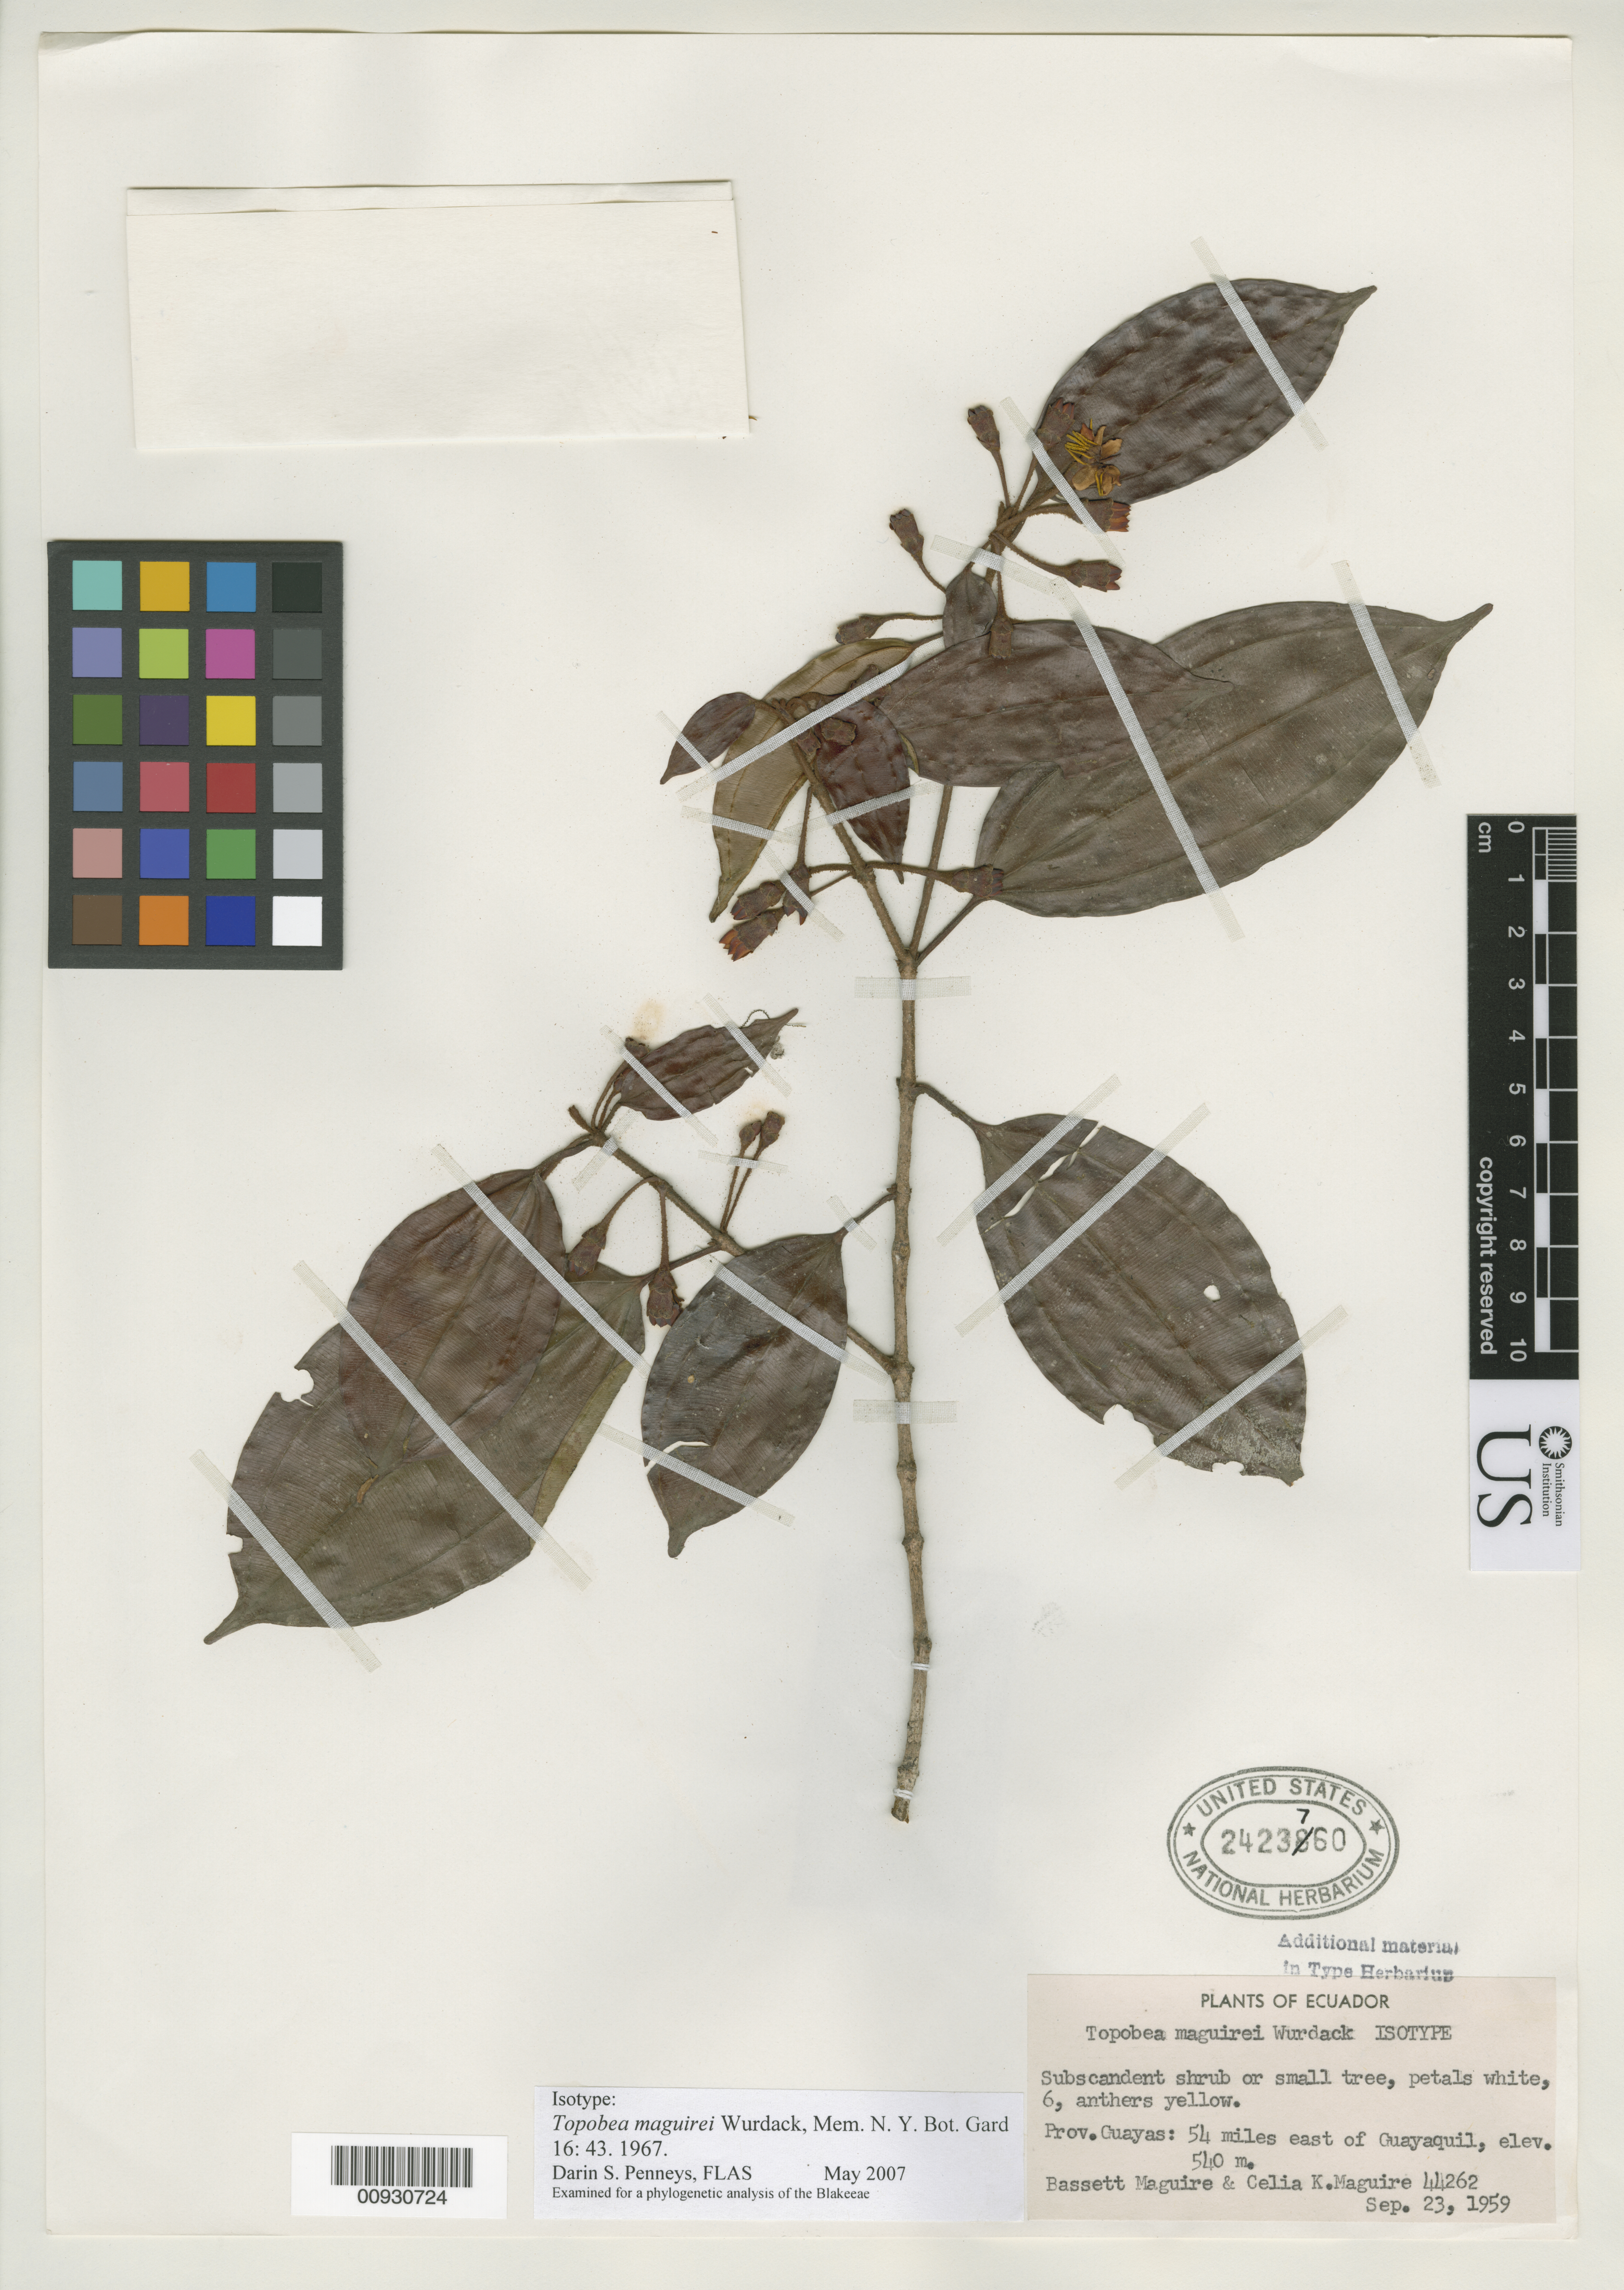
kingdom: Plantae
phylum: Tracheophyta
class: Magnoliopsida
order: Myrtales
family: Melastomataceae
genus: Topobea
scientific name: Topobea maguirei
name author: Wurdack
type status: Isotype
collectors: B. Maguire & C. K. Maguire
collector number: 44262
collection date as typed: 23 Sep 1959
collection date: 1959-09-23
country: Ecuador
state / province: Guayas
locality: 54 Mi E of Guayaquil.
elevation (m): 540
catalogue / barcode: US 2423760